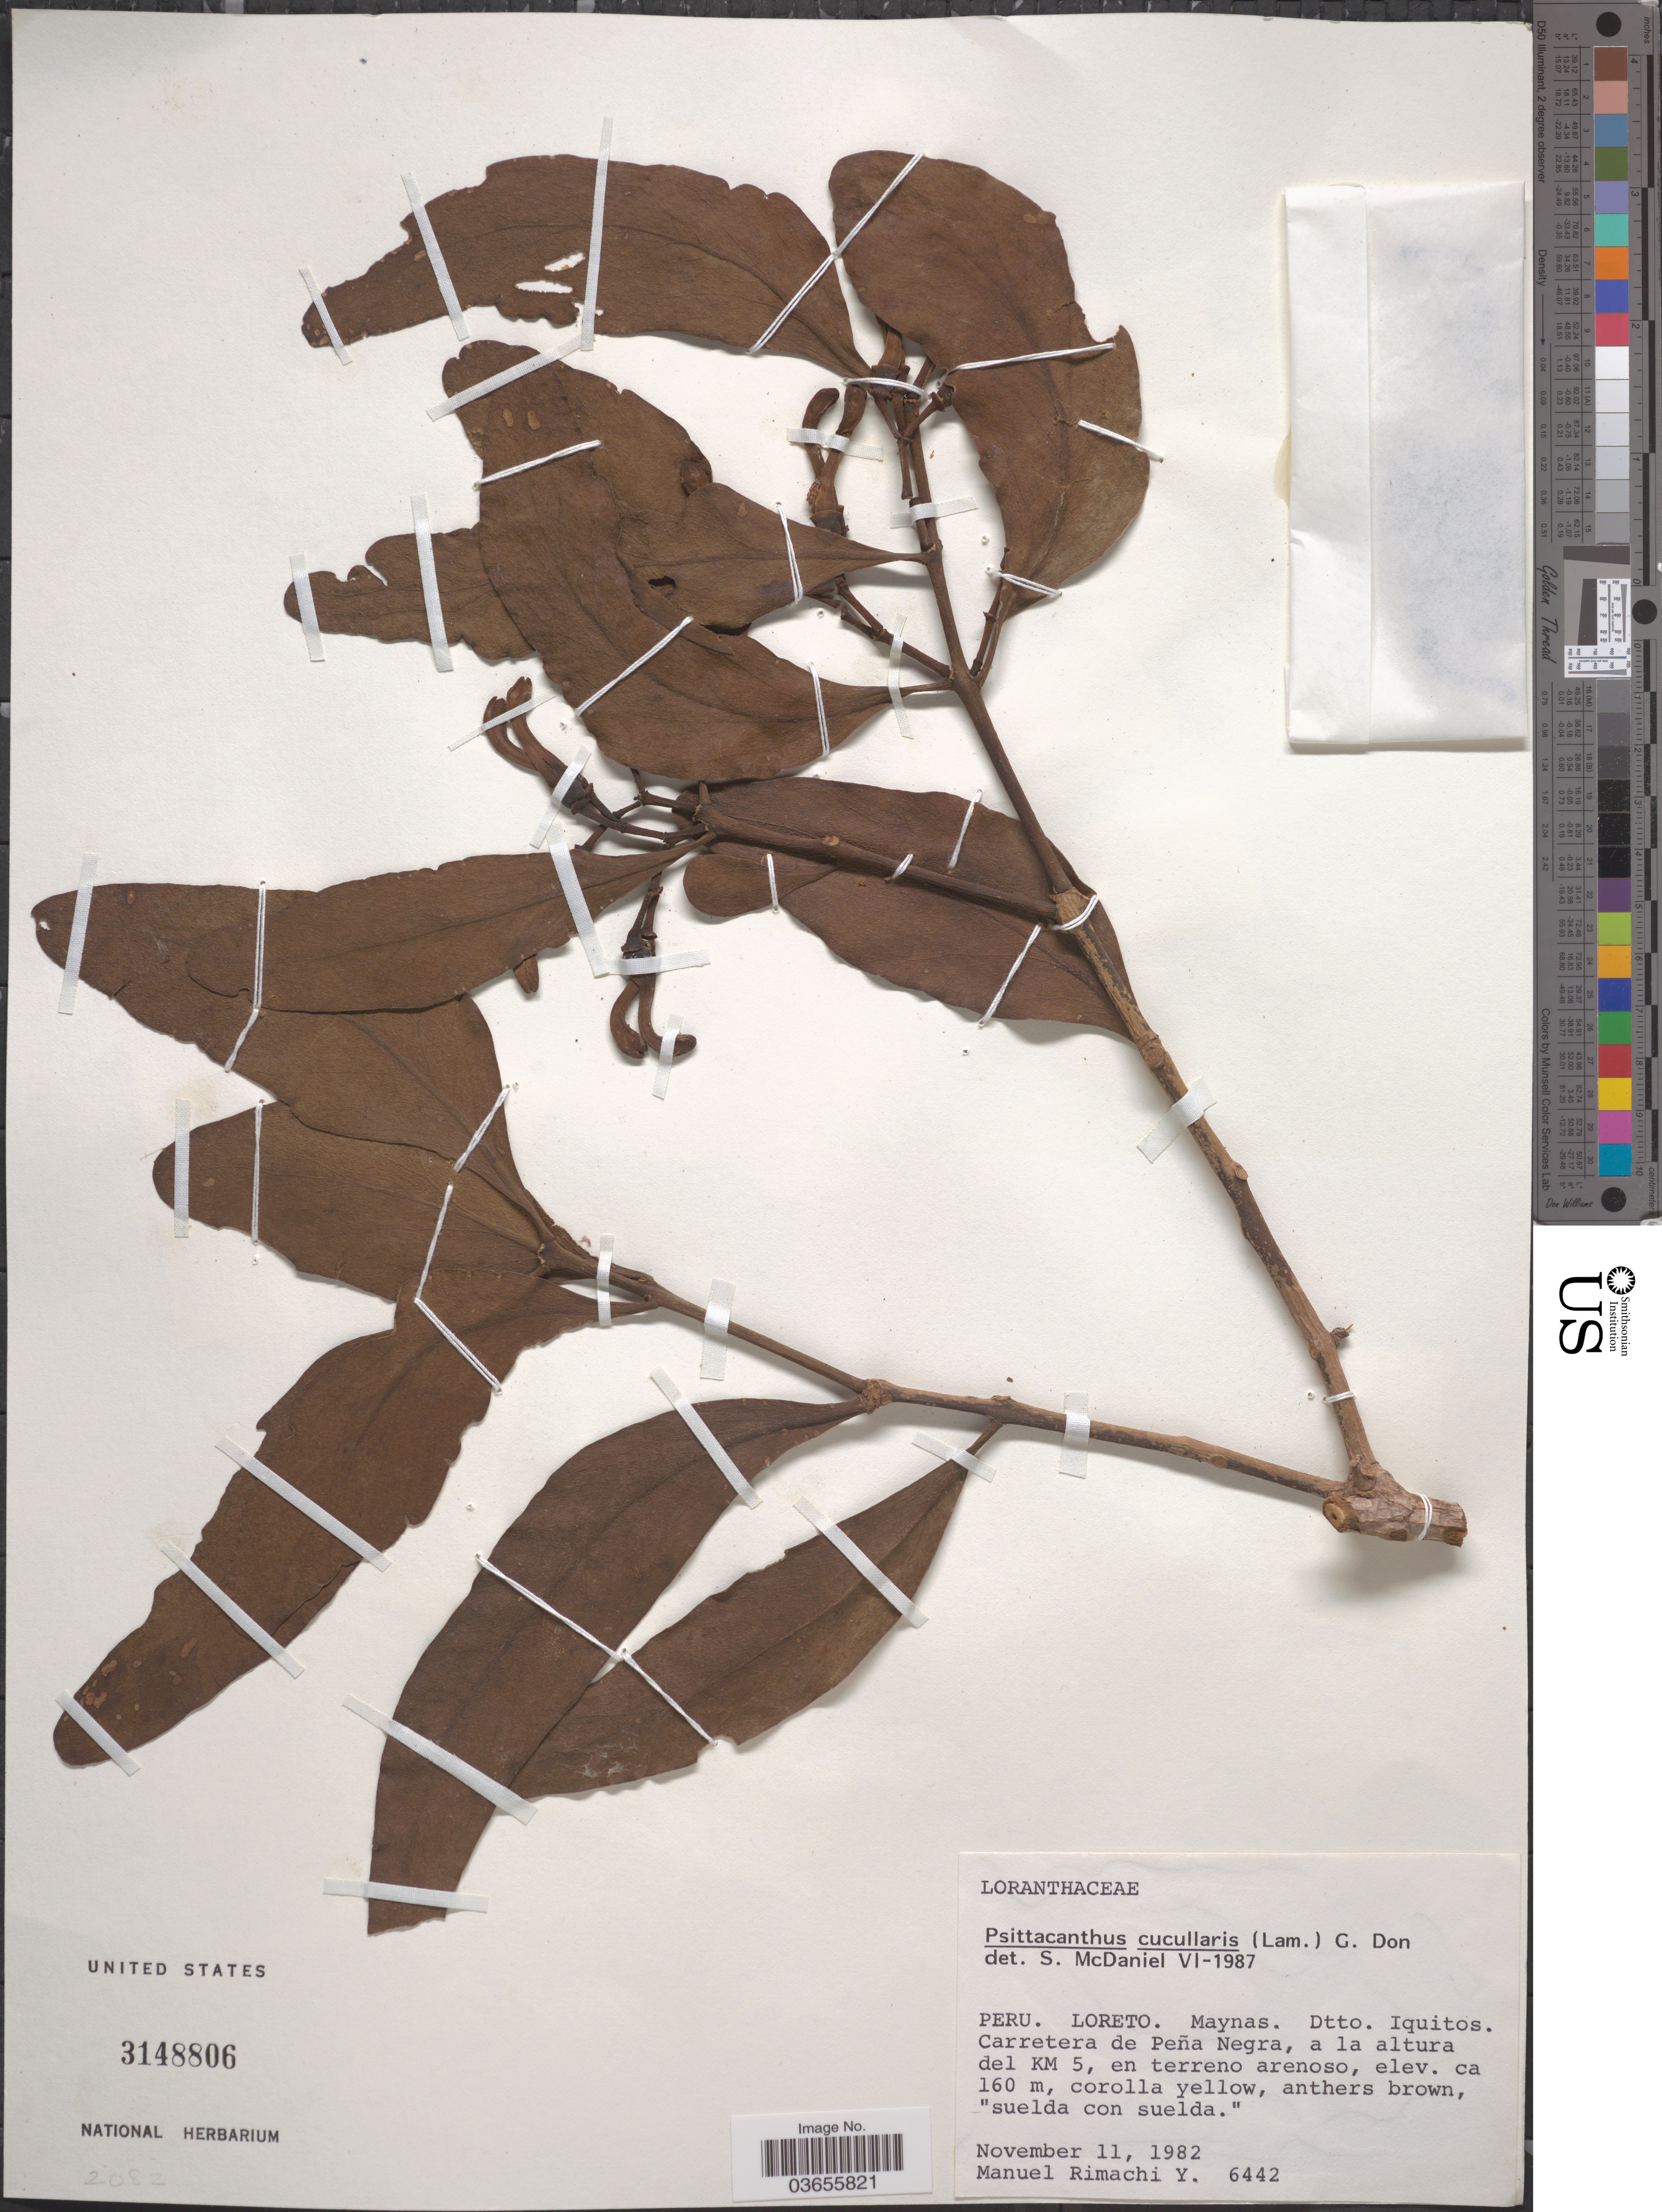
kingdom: Plantae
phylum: Tracheophyta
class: Magnoliopsida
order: Santalales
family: Loranthaceae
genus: Psittacanthus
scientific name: Psittacanthus cucullaris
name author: (Kunth) G. Don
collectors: M. Rimachi Y.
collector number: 6442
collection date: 1982-11-11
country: Peru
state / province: Loreto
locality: Maynas. Dtto. Iquitos. Carretera de Peña Negra, a la altura del KM 5, en terreno arenoso.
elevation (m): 160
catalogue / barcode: US 3148806